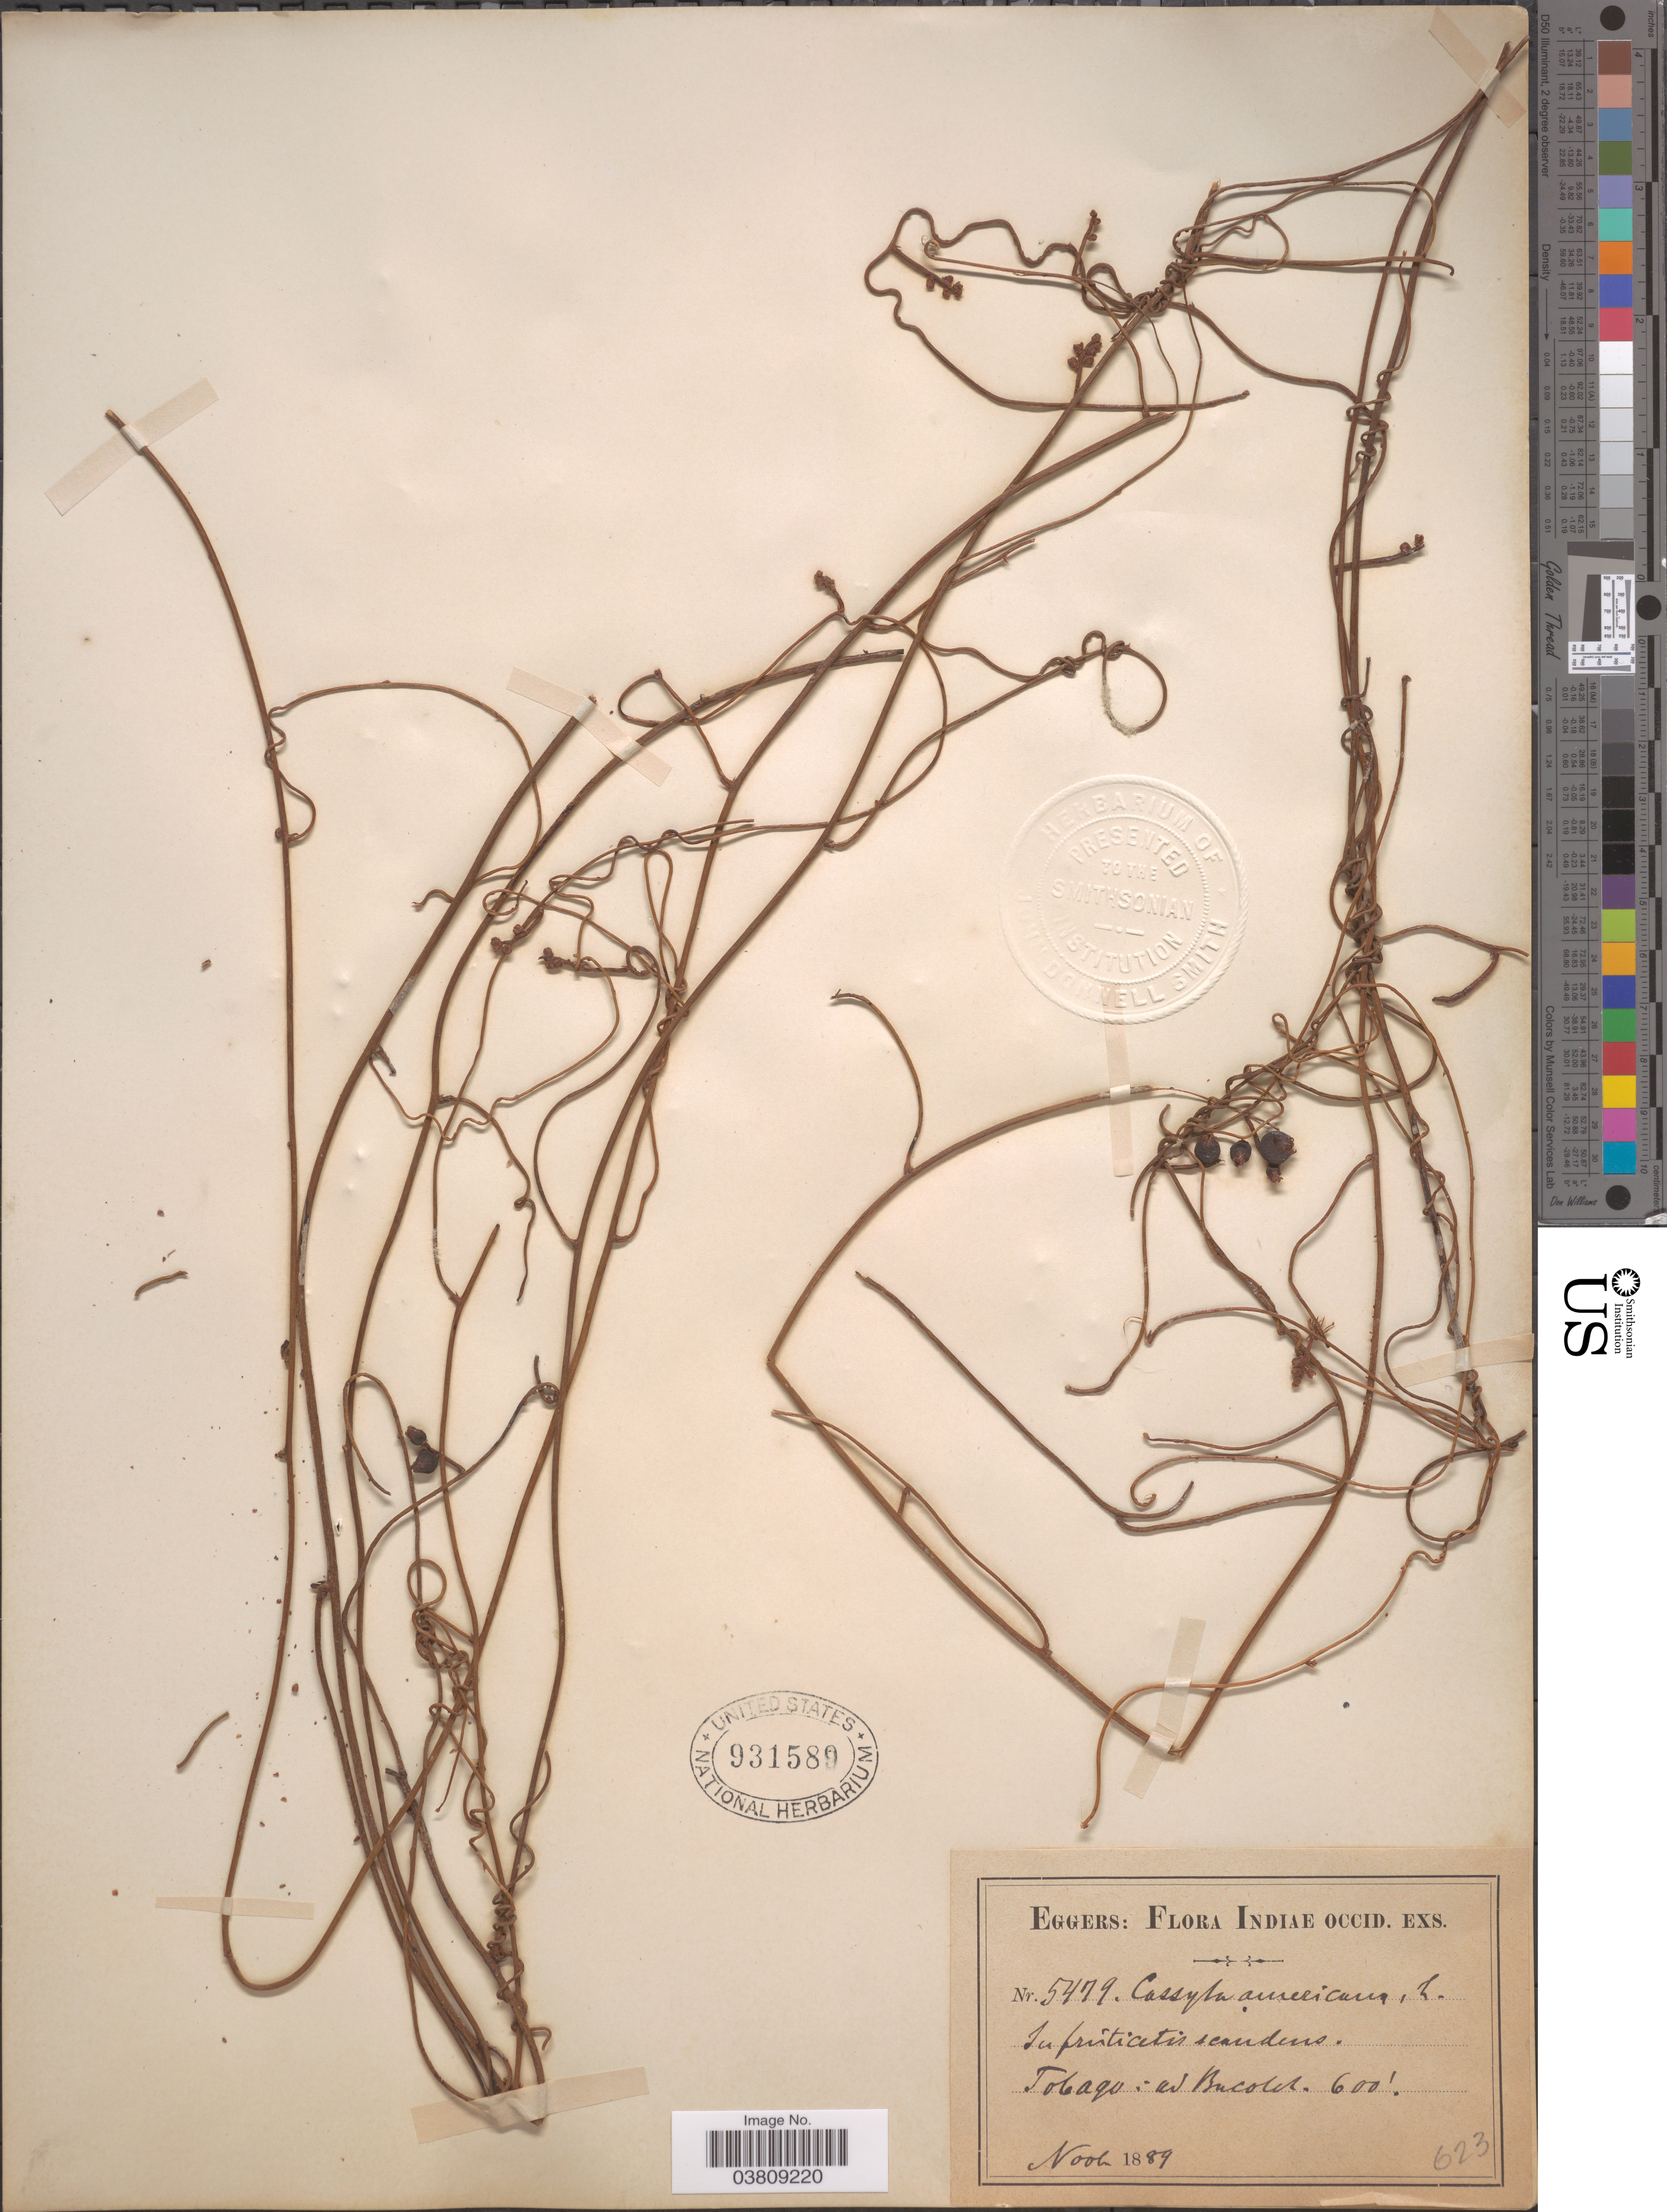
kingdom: Plantae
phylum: Tracheophyta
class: Magnoliopsida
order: Laurales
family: Lauraceae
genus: Cassytha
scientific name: Cassytha filiformis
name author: L.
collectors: -. Eggers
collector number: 5479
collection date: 1889-11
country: Trinidad and Tobago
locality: Indiae occid. exs. Tobago: ad Bucold [interpreted].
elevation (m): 183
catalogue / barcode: US 931589